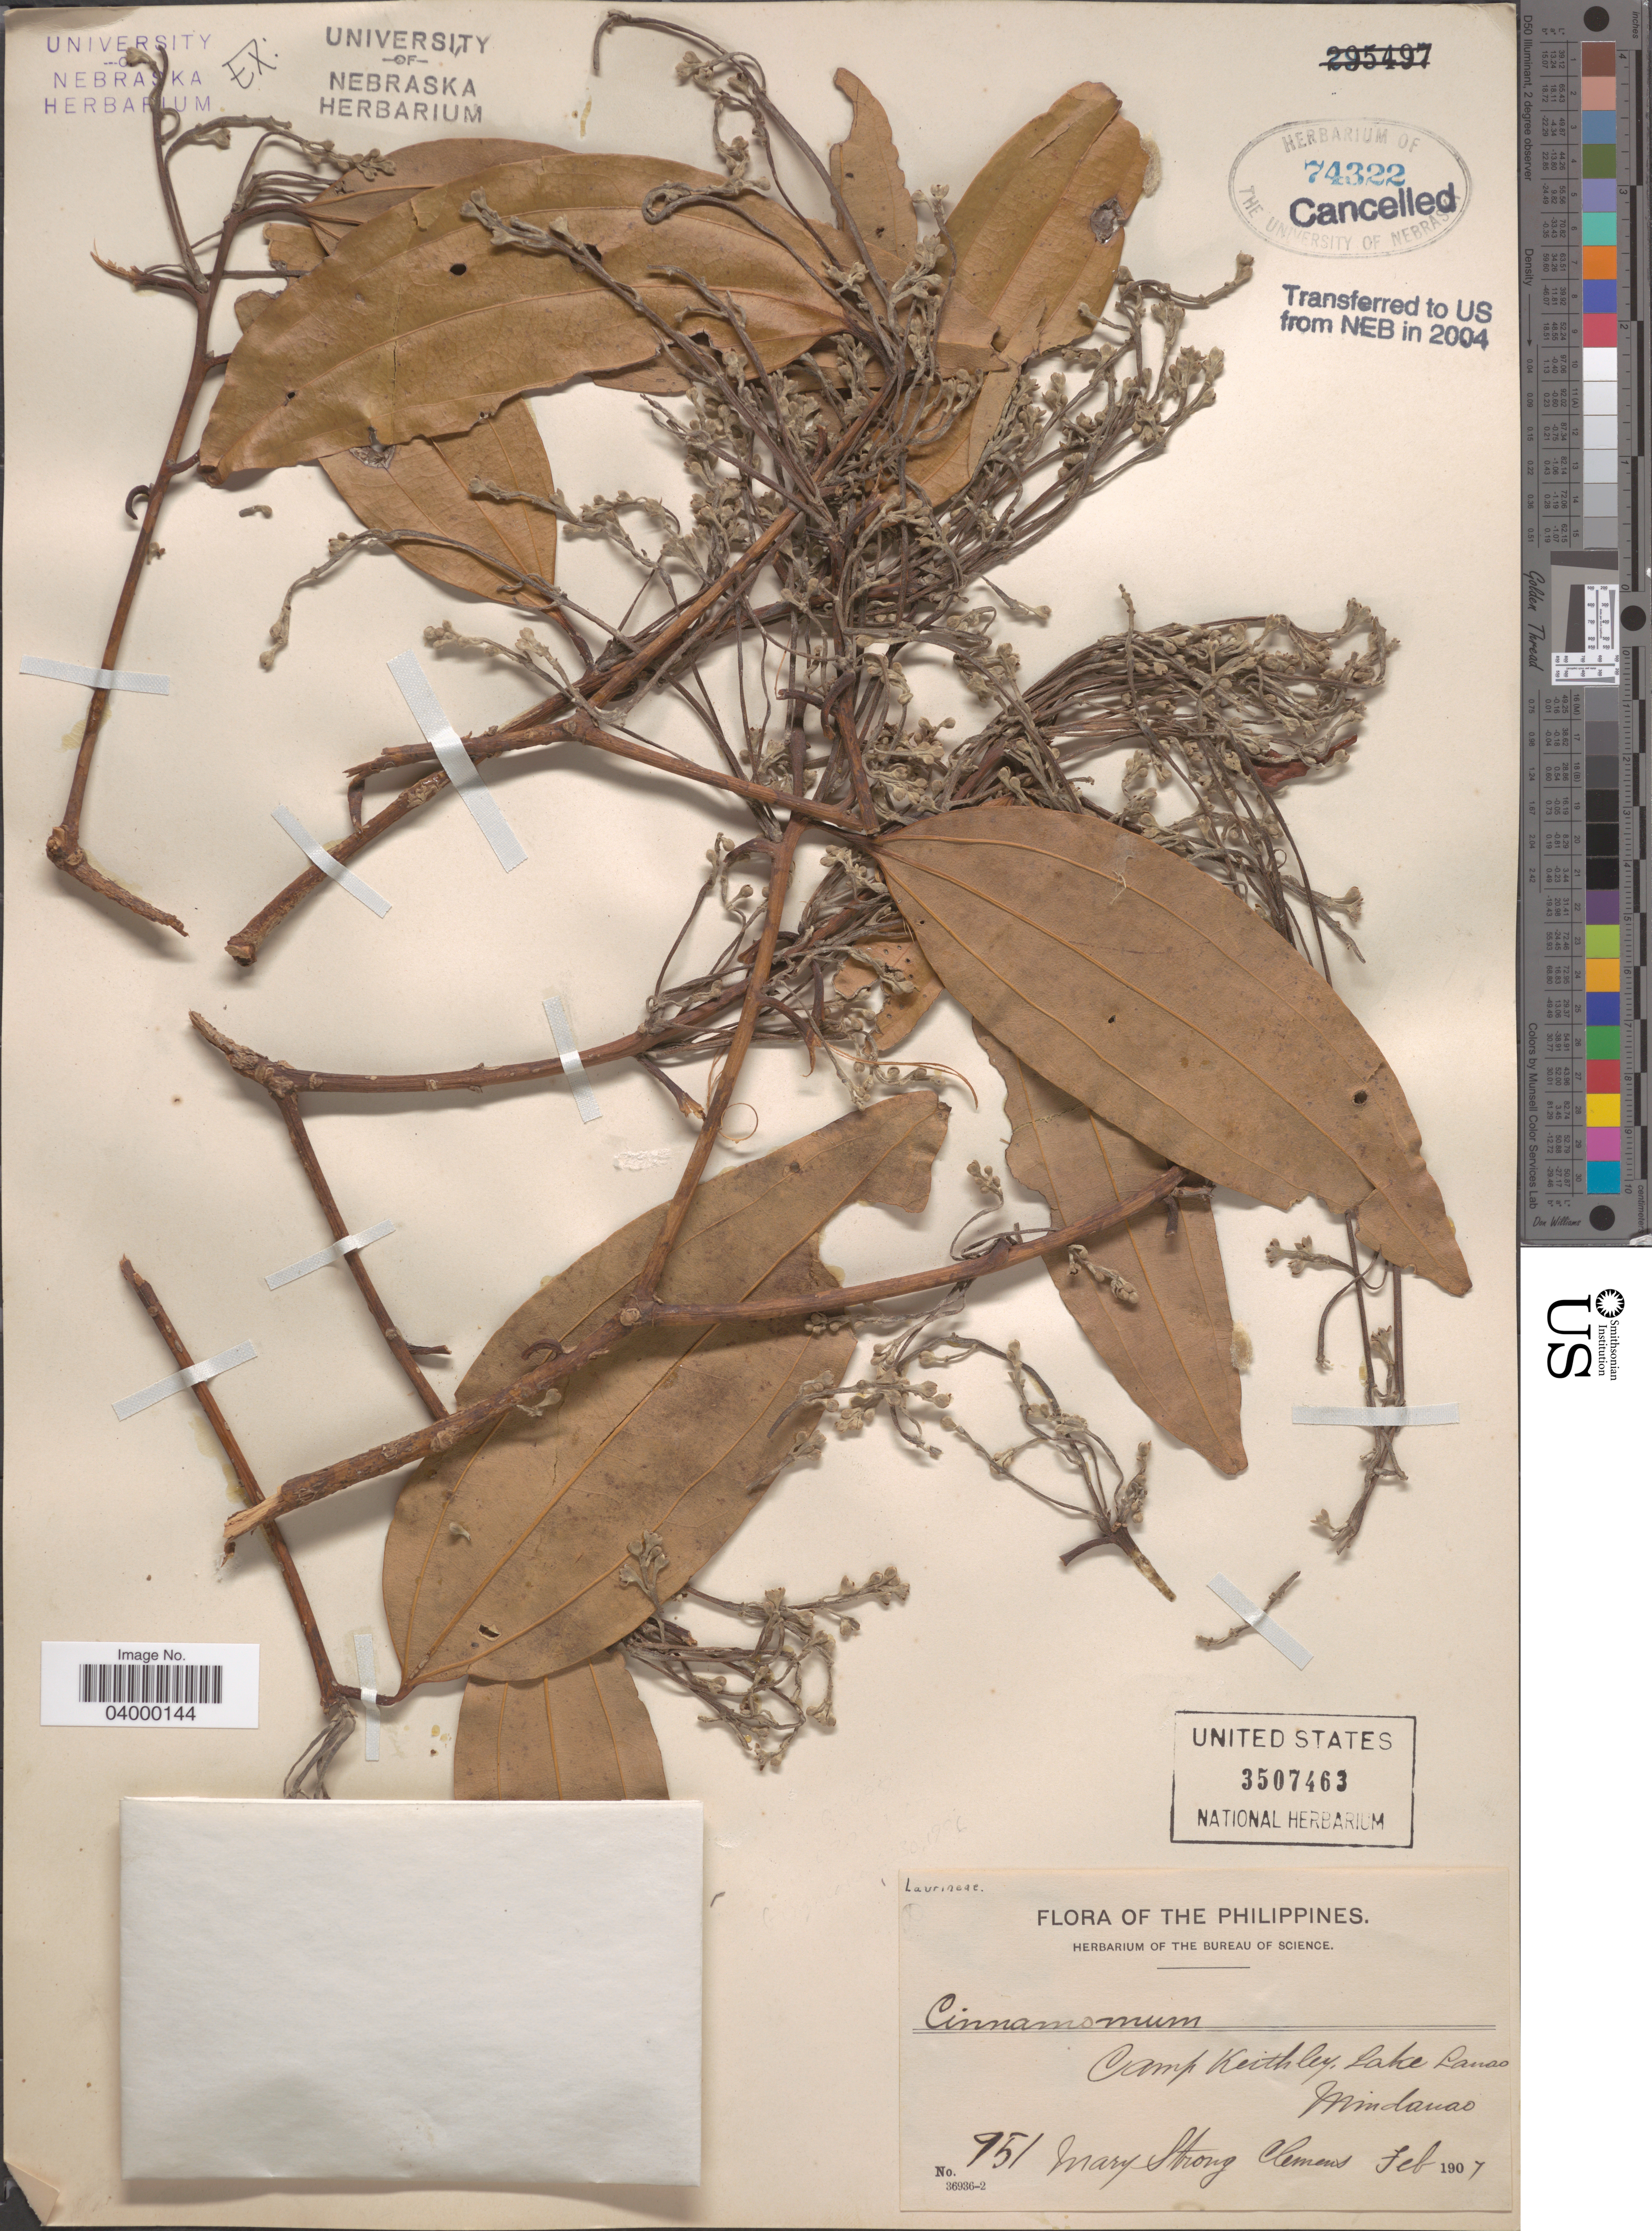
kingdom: Plantae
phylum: Tracheophyta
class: Magnoliopsida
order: Laurales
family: Lauraceae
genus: Cinnamomum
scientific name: Cinnamomum sp.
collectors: M. S. Clemens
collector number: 951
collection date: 1907-02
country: Philippines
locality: Camp Keithley, Lake Lanao. Mindanao.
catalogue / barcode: US 3507463